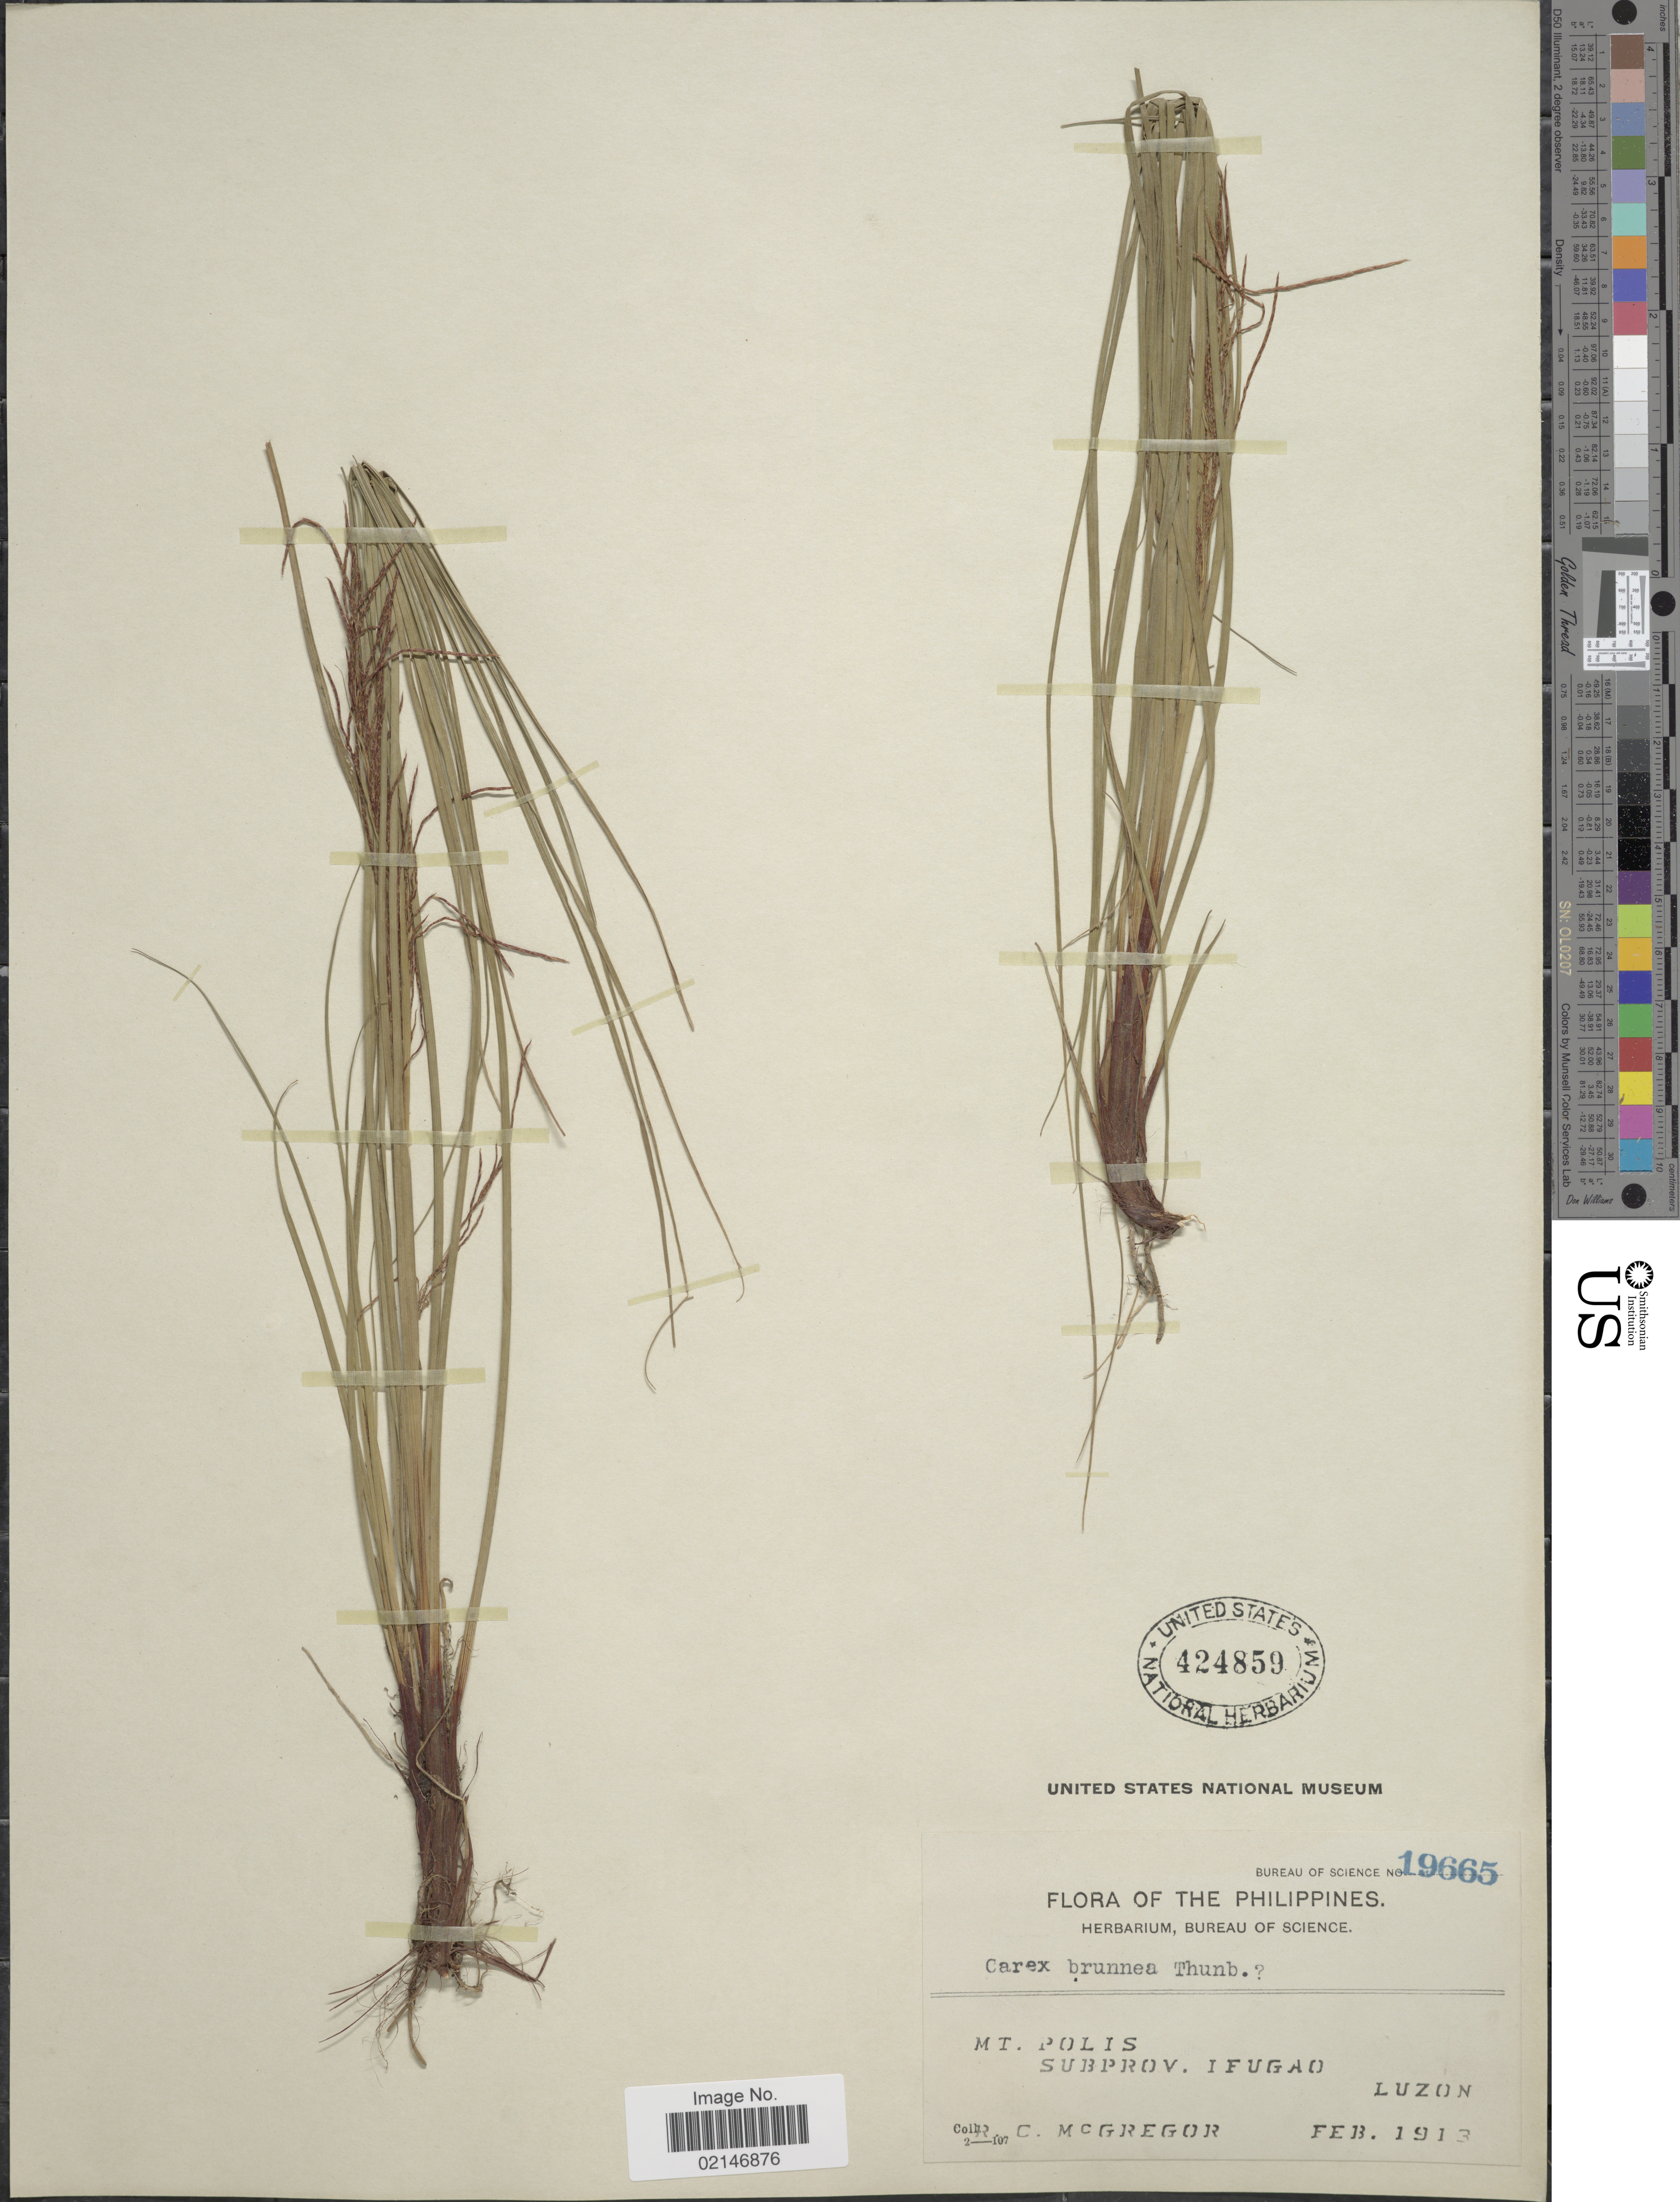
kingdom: Plantae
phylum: Tracheophyta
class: Liliopsida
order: Poales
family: Cyperaceae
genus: Carex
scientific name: Carex brunnea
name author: Thunb.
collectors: C. McGregor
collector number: Bureau Of Science 19665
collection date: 1913-02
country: Philippines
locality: Mt. Polis, Subprov. Ifugao, Luzon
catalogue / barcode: US 424859